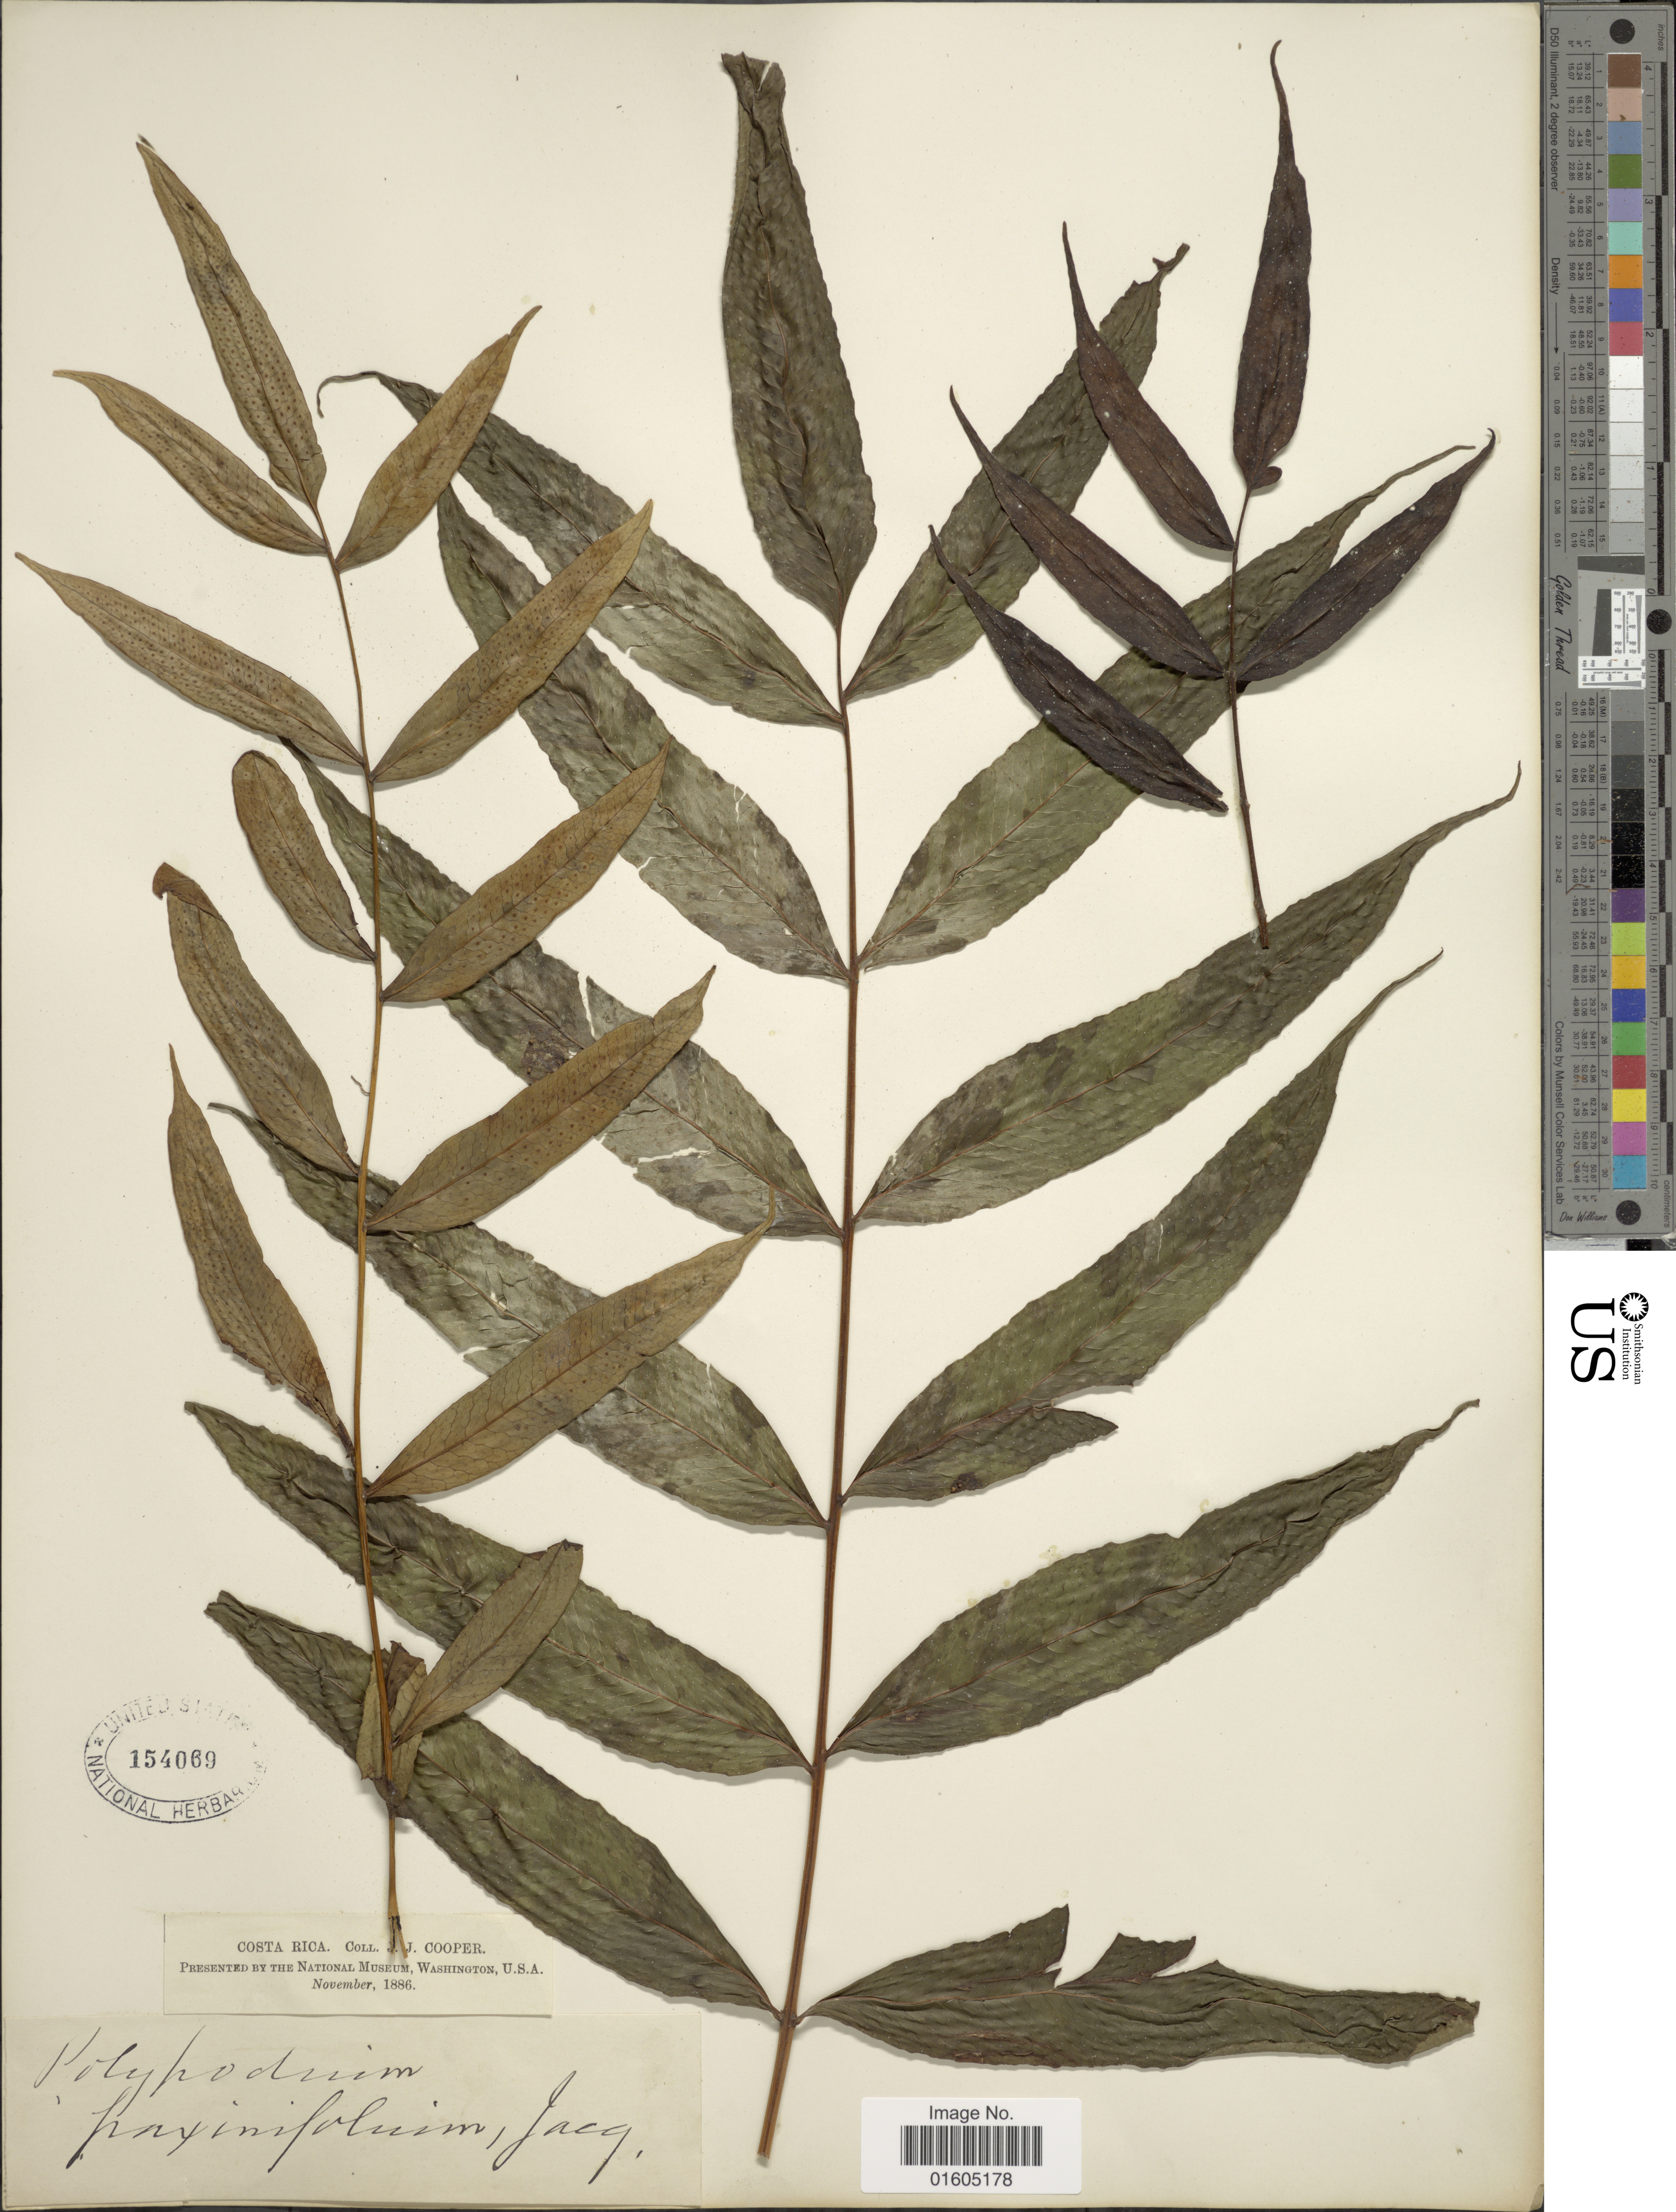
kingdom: Plantae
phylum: Tracheophyta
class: Polypodiopsida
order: Polypodiales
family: Polypodiaceae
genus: Serpocaulon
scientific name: Serpocaulon fraxinifolium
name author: (Jacq.) A.R. Sm.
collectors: J. J. Cooper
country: Costa Rica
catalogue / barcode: US 154069